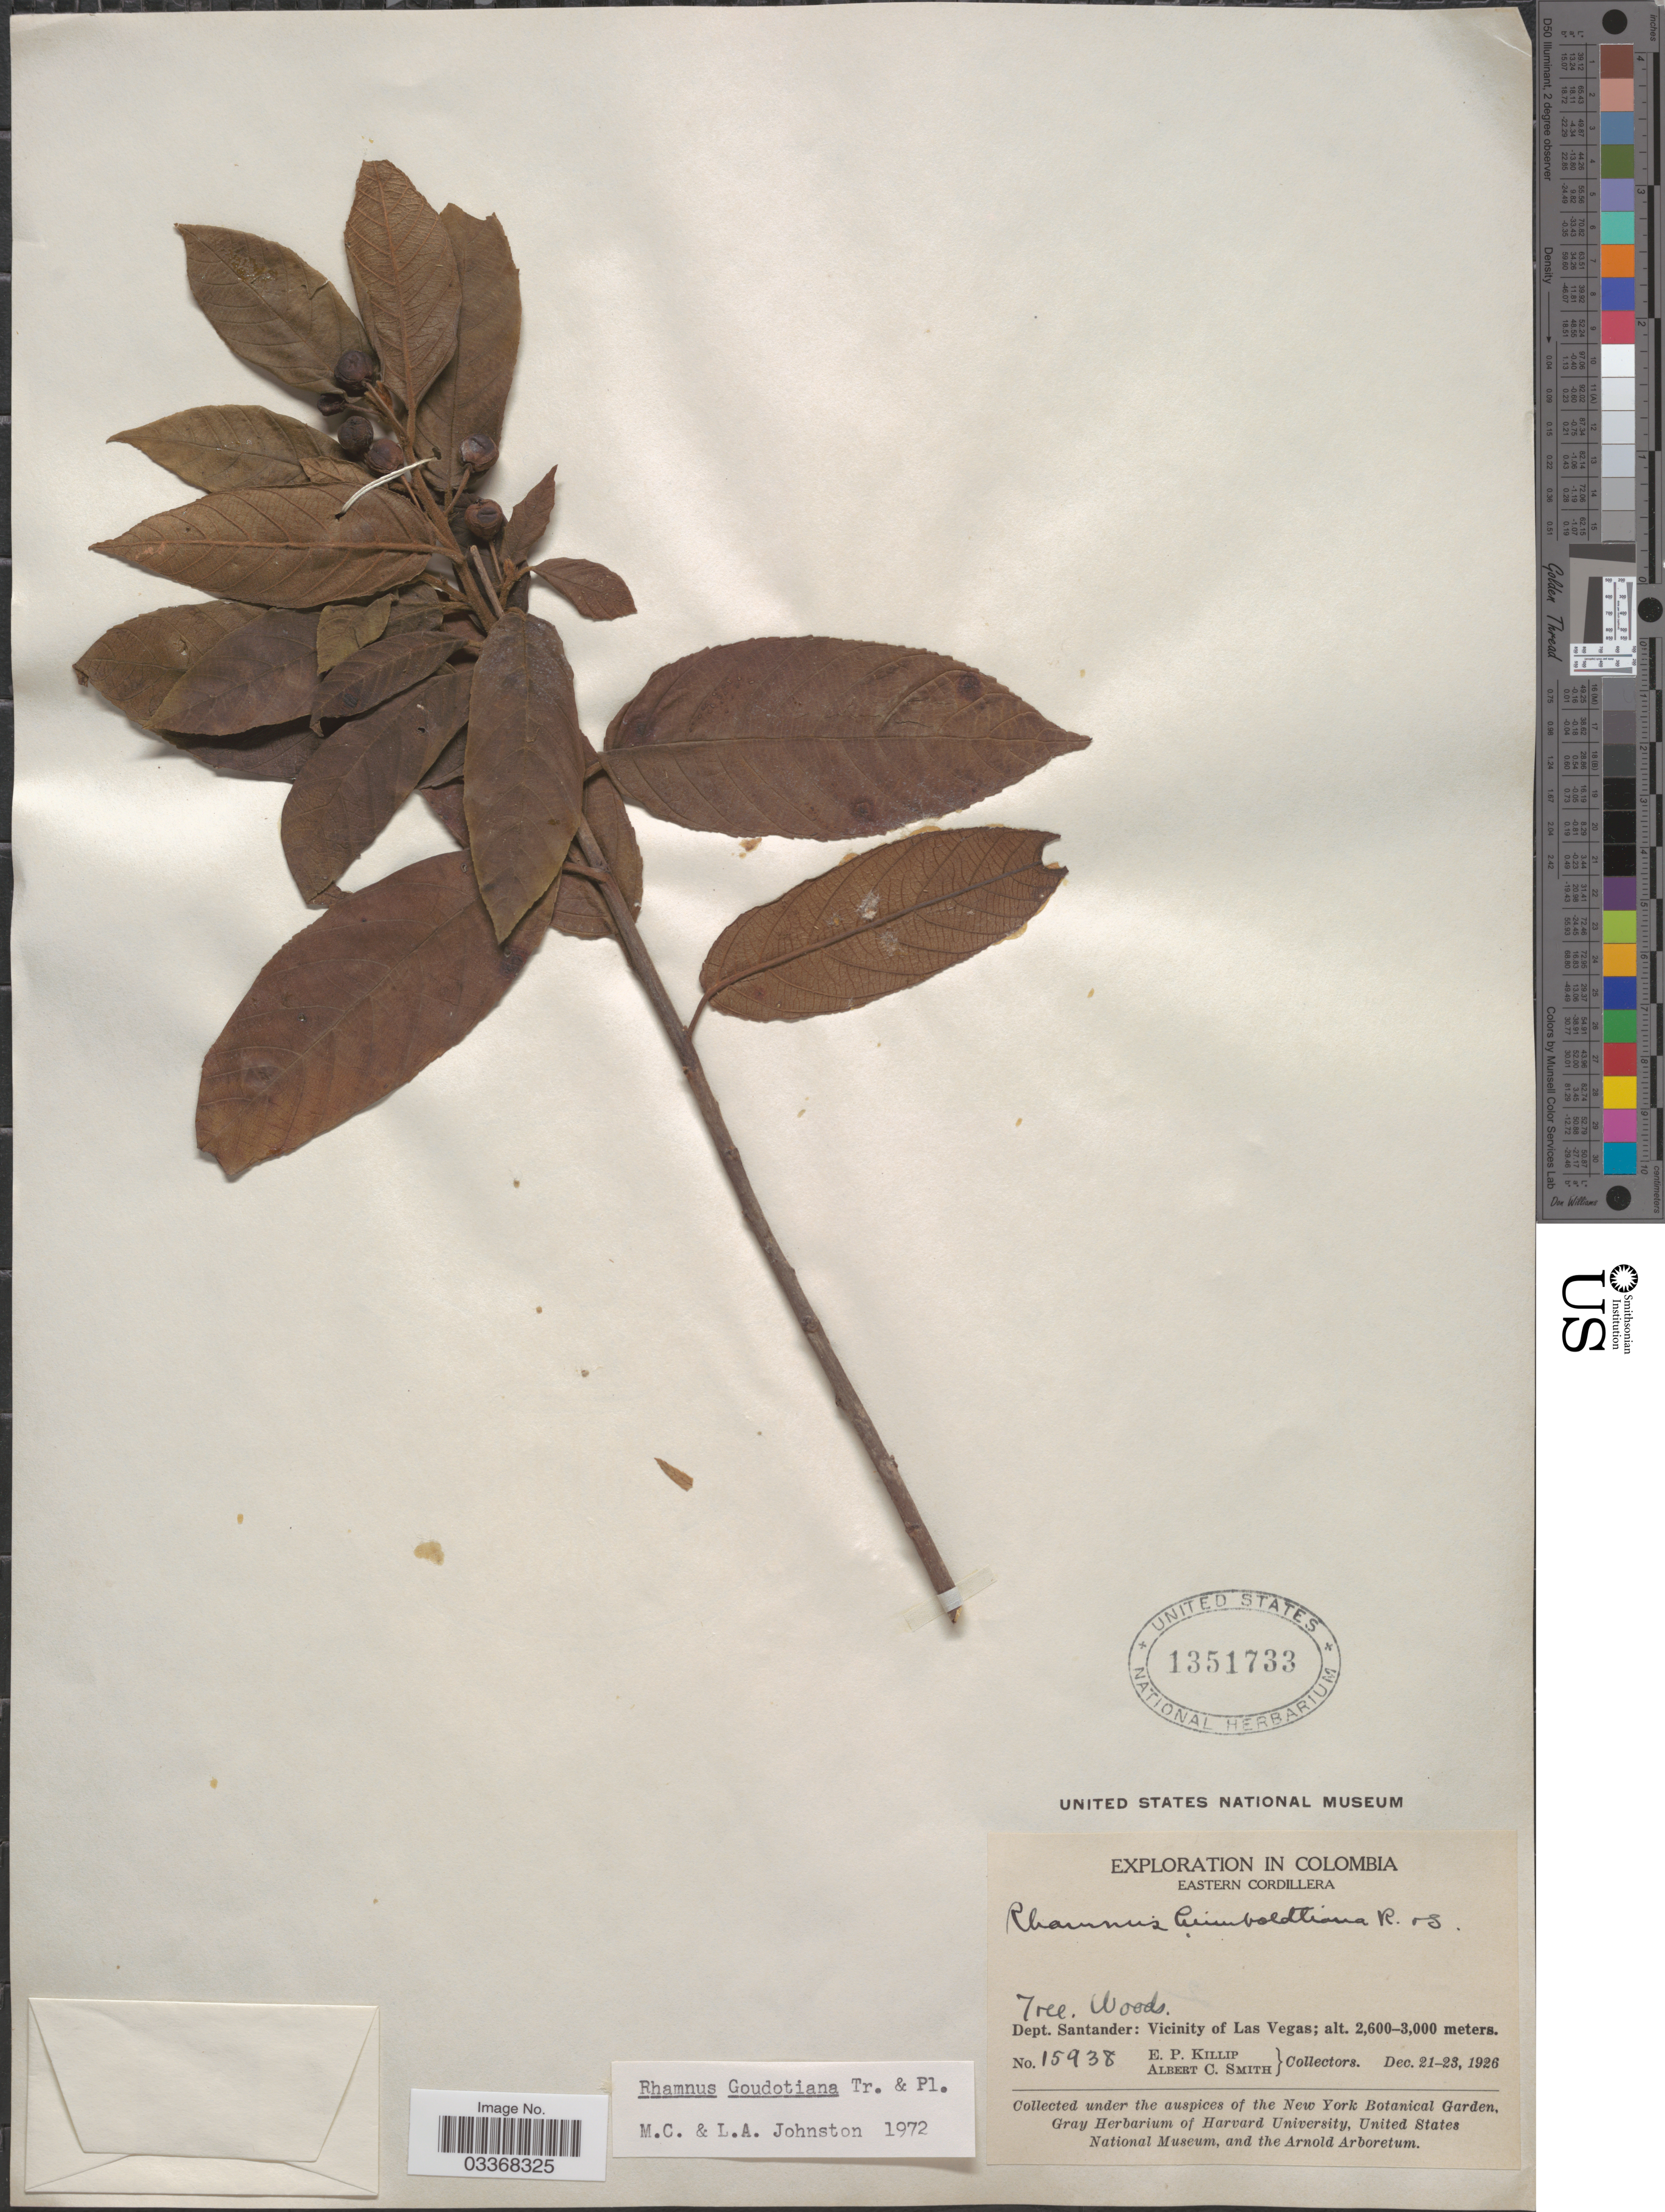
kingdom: Plantae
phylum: Tracheophyta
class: Magnoliopsida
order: Rosales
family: Rhamnaceae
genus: Frangula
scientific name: Frangula goudotiana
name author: (Triana & Planch.) Grubov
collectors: E. P. Killip & A. C. Smith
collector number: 15938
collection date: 1926-12-21/1926-12-23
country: Colombia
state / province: Santander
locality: Eastern Cordillera. Dept. Santander: Vicinity of Las Vegas.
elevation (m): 2600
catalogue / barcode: US 1351733